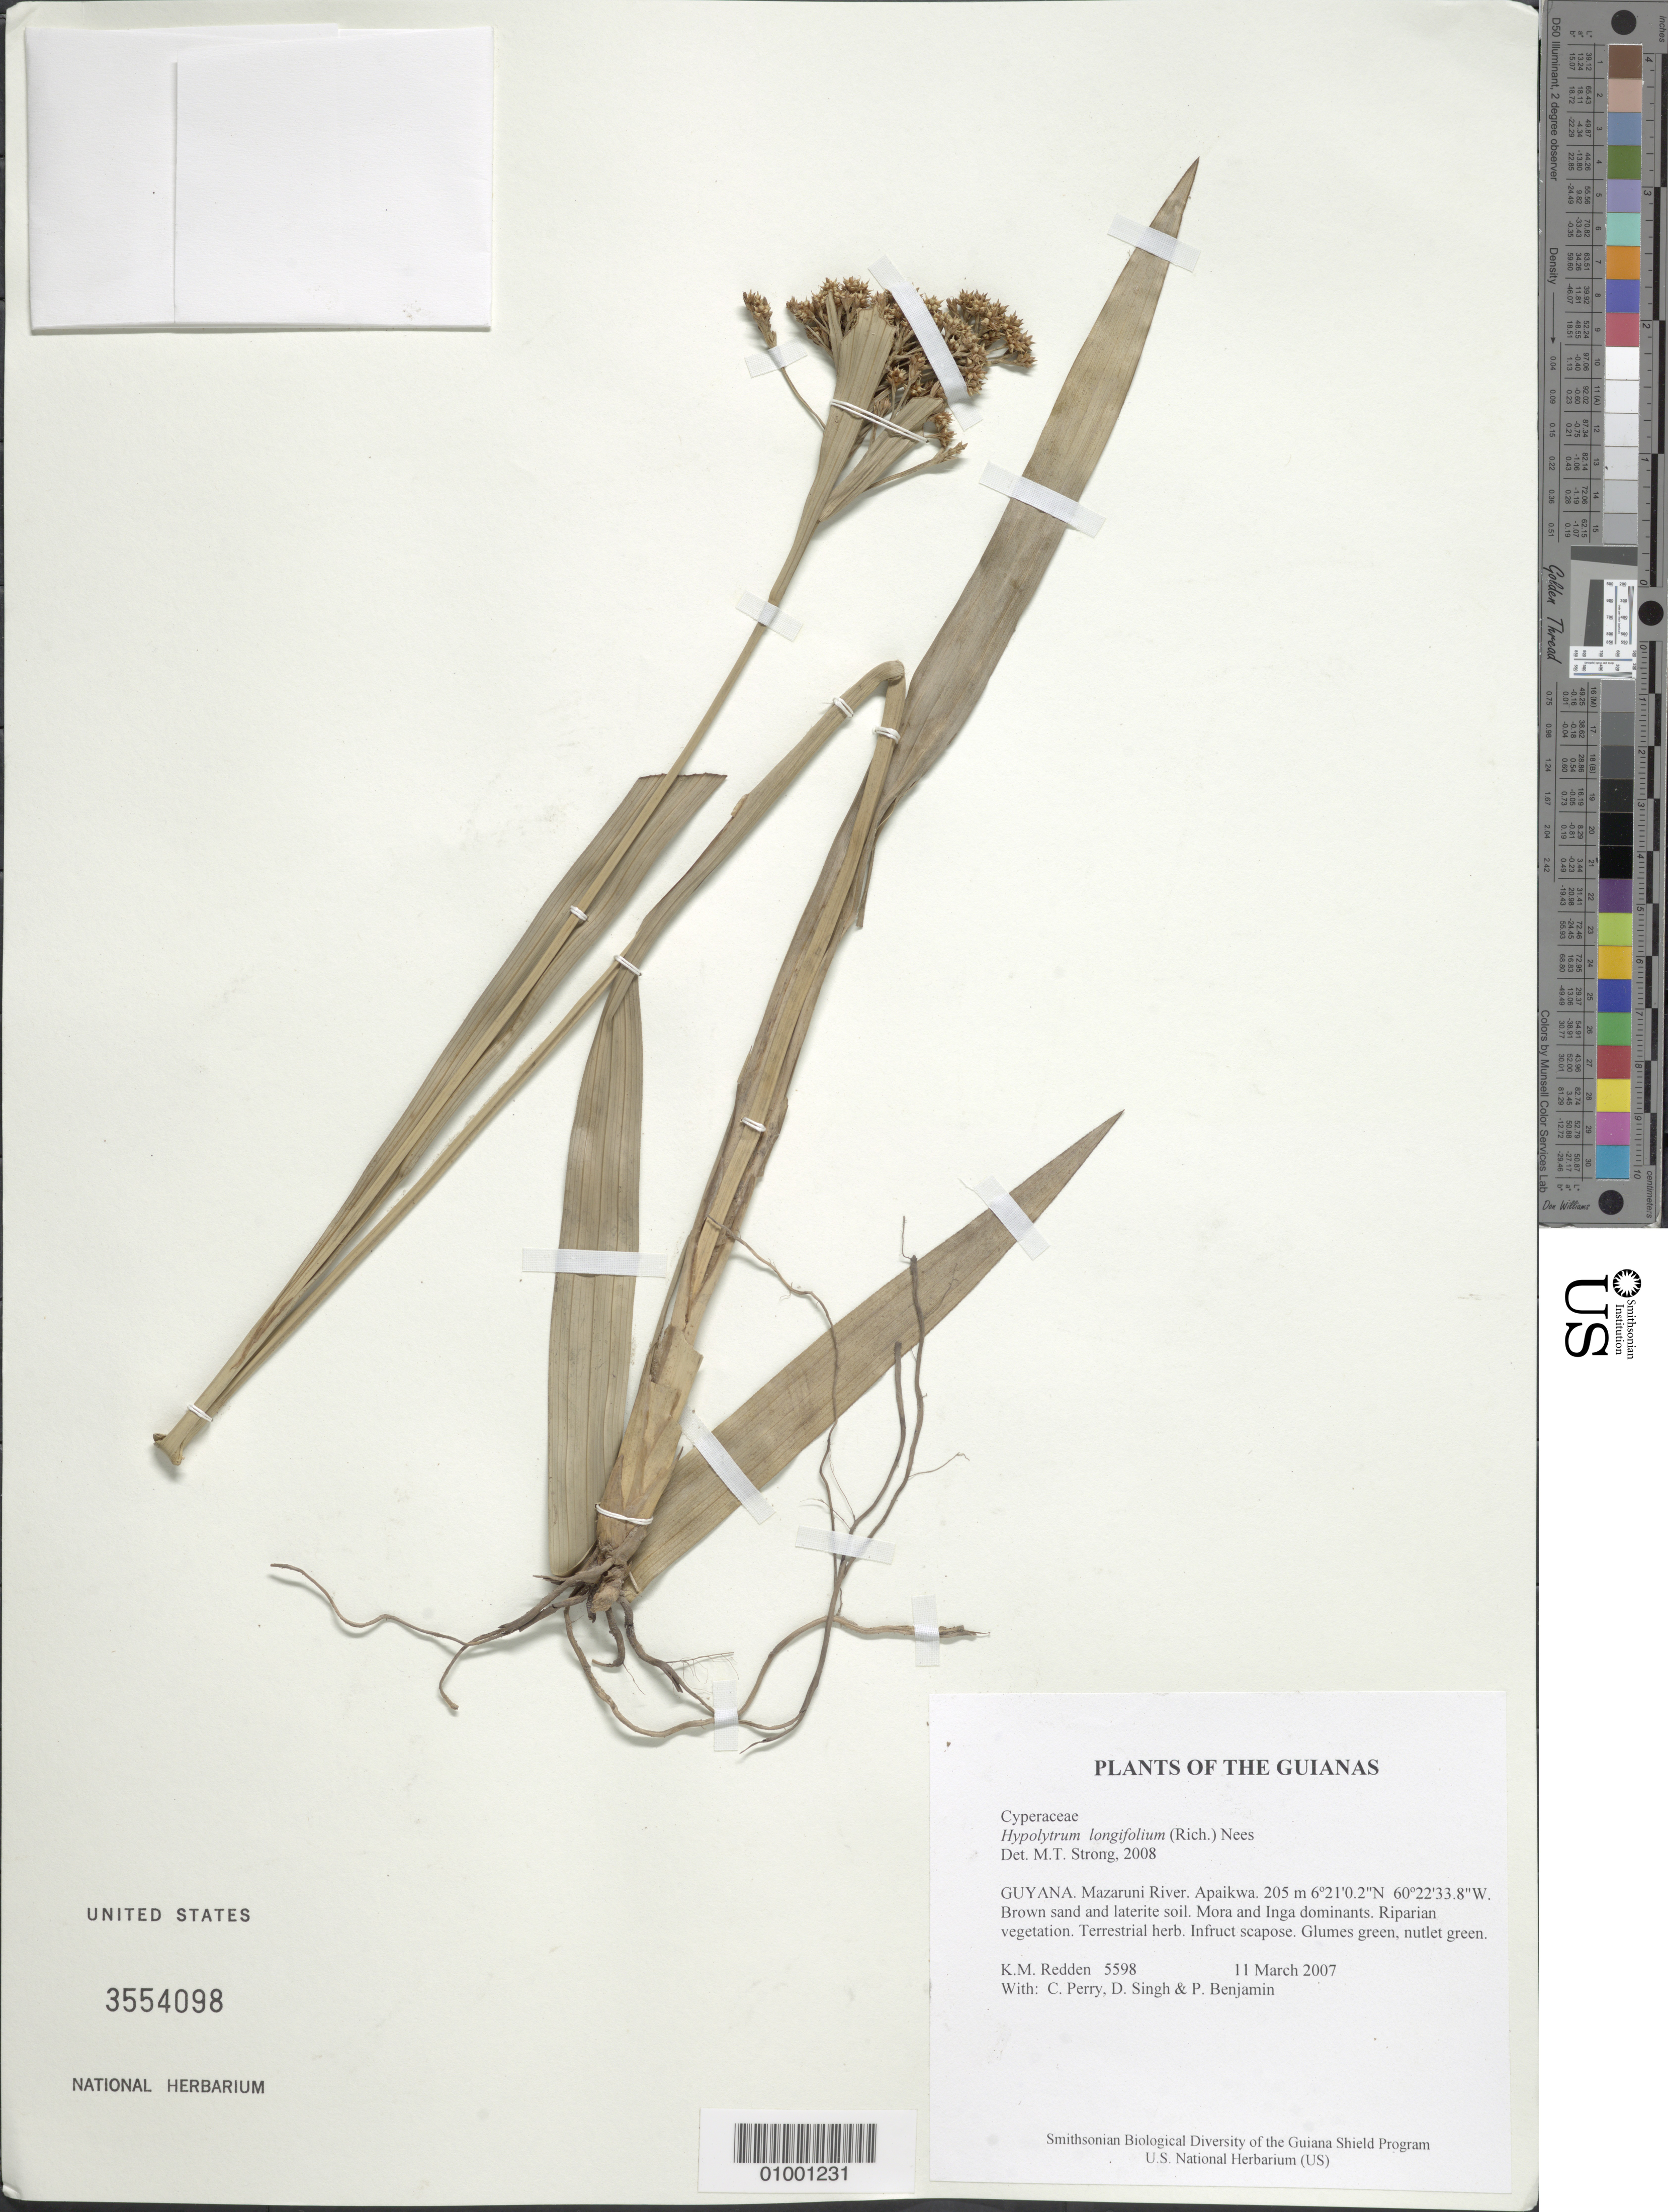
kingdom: Plantae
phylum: Tracheophyta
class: Liliopsida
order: Poales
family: Cyperaceae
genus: Hypolytrum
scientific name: Hypolytrum longifolium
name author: (Rich.) Nees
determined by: Strong, M. T., (US), Smithsonian Institution - National Museum of Natural History (UNITED STATES)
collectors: K. M. Redden, C. Perry, D. Singh & P. Benjamin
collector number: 5598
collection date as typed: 11 March 2007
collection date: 2007-03-11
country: Guyana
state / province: Cuyuni-Mazaruni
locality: Mazaruni River. Apaikwa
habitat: Brown sand and laterite soil. Mora and Inga dominant. Riparian vegetation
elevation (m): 205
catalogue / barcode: US 3554098